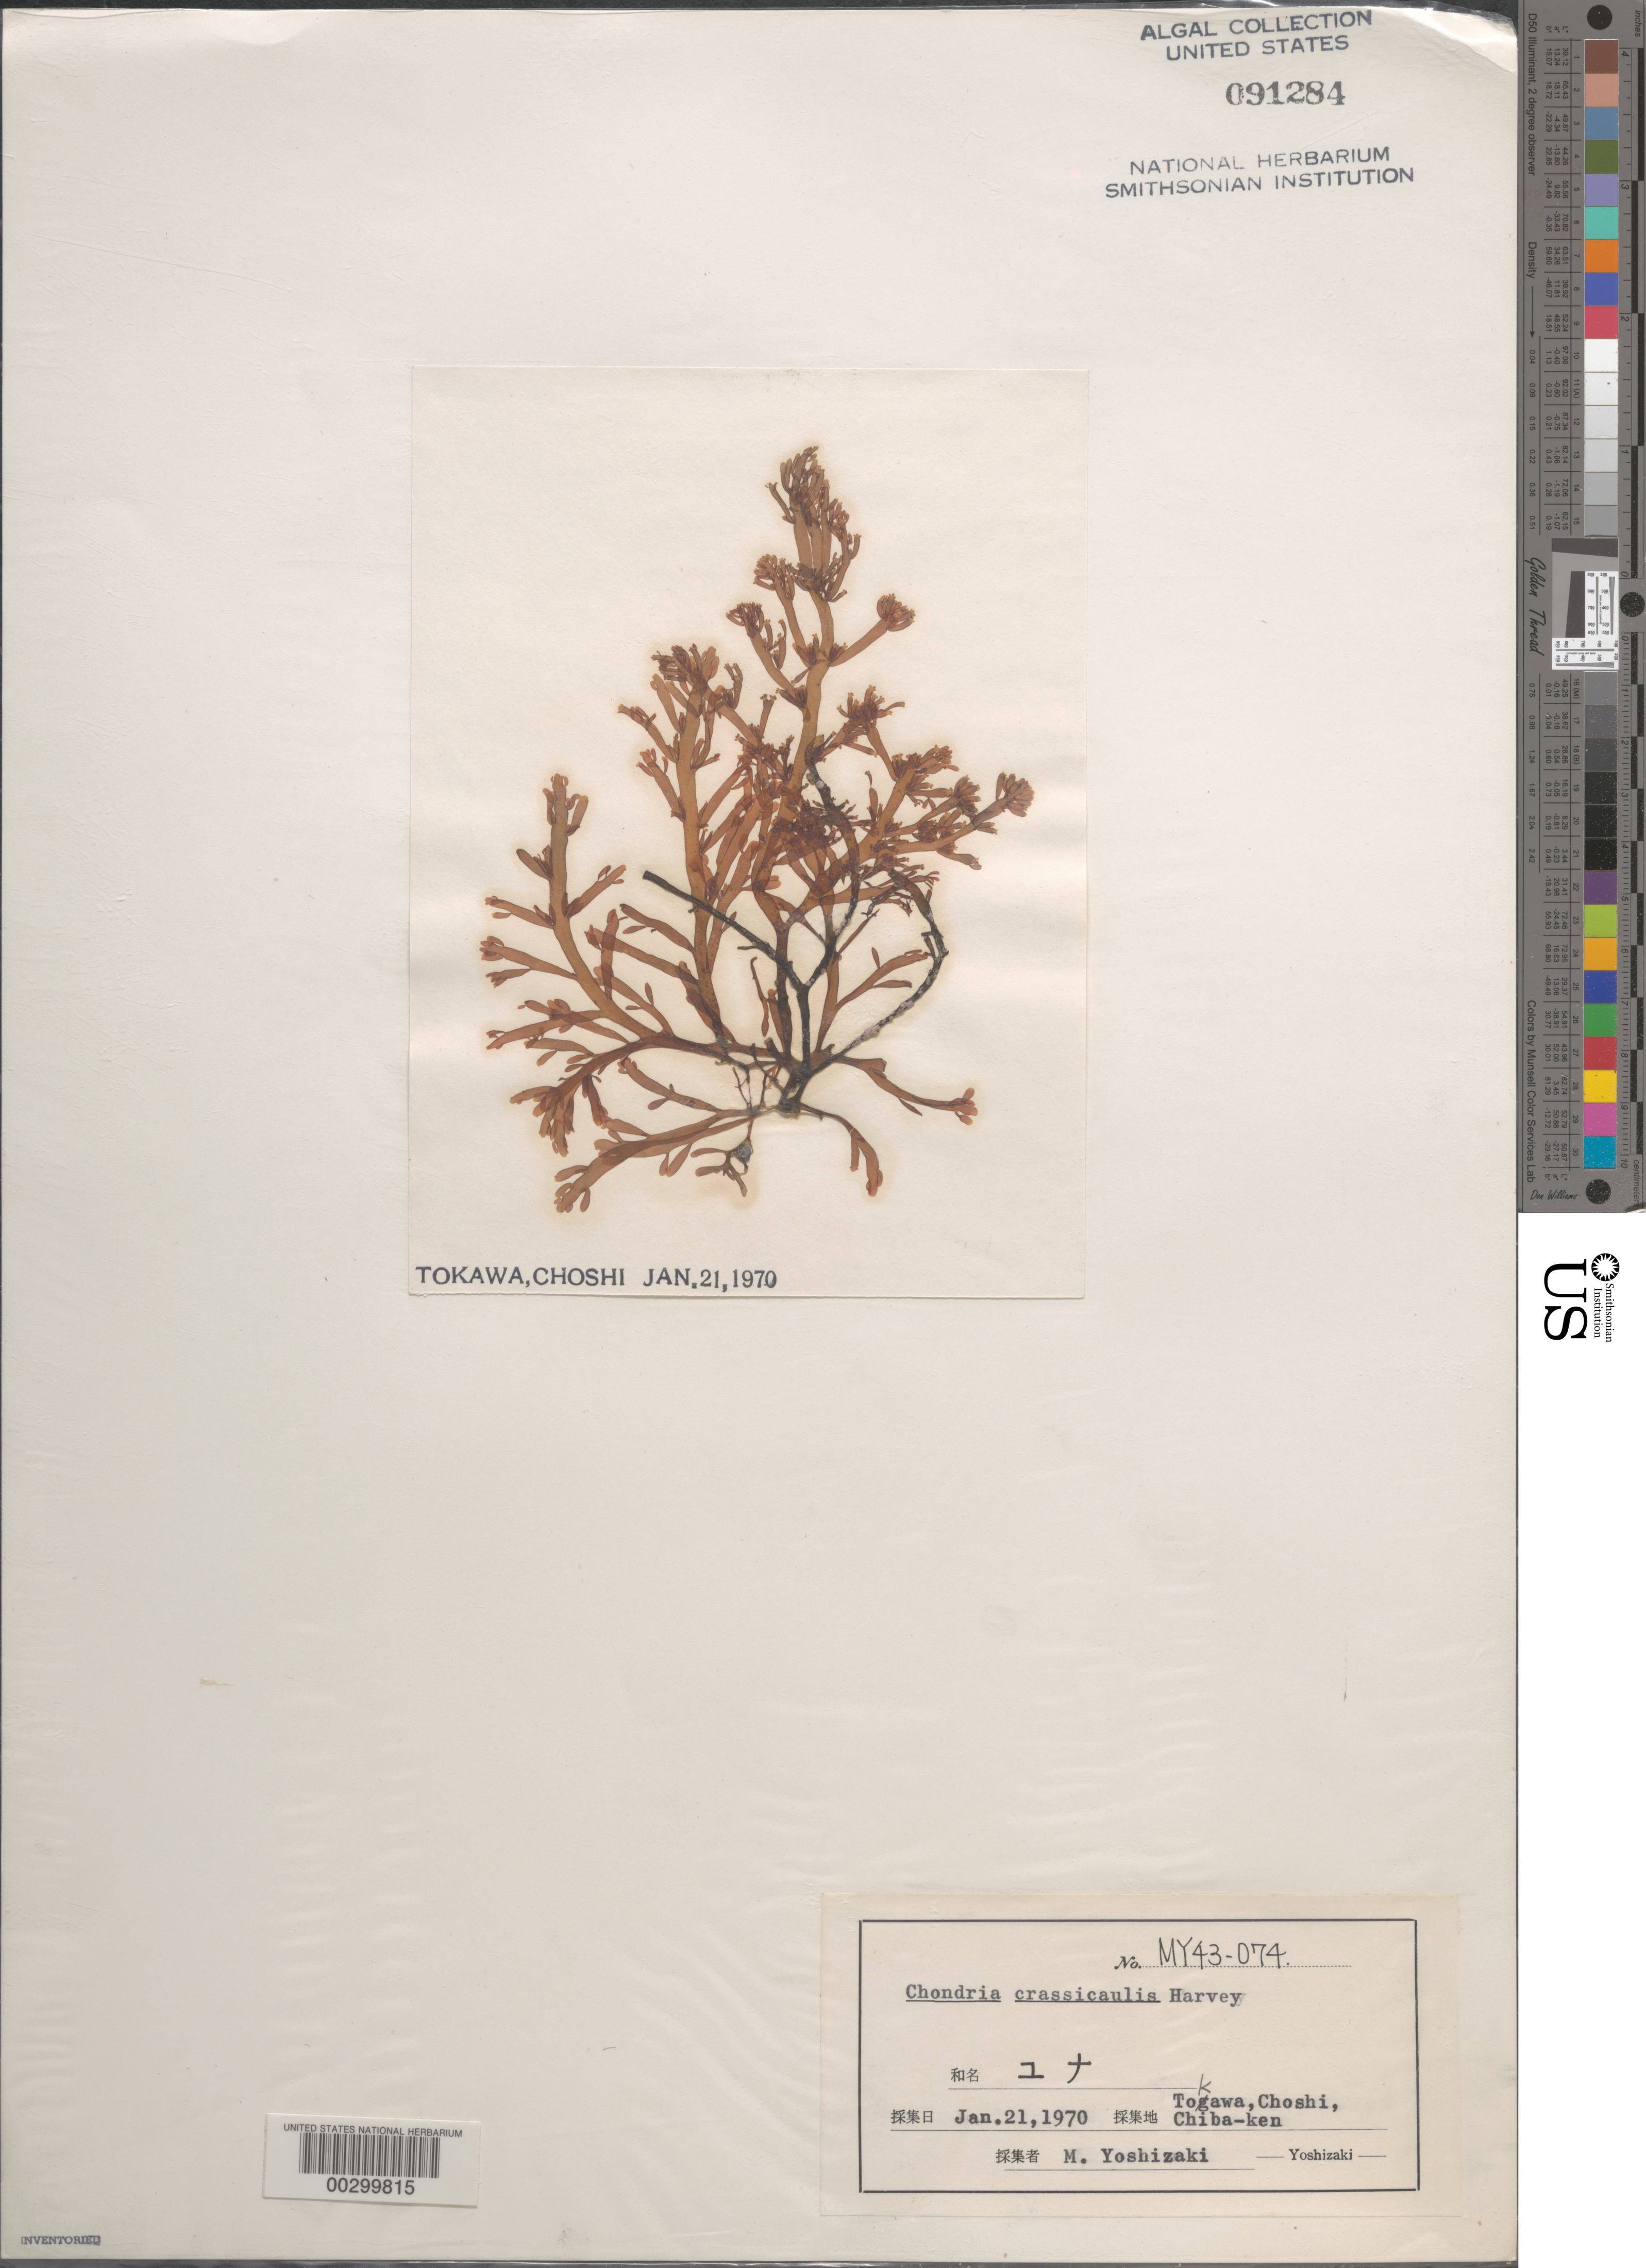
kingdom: Plantae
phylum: Rhodophyta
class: Florideophyceae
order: Ceramiales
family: Rhodomelaceae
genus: Chondria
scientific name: Chondria crassicaulis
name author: Harv.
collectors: M. Yoshizaki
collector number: My 43-074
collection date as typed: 21 Jan 1970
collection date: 1970-01-21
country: Japan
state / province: Tiba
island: Honshu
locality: Tokawa, Choshi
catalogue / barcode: US 91284